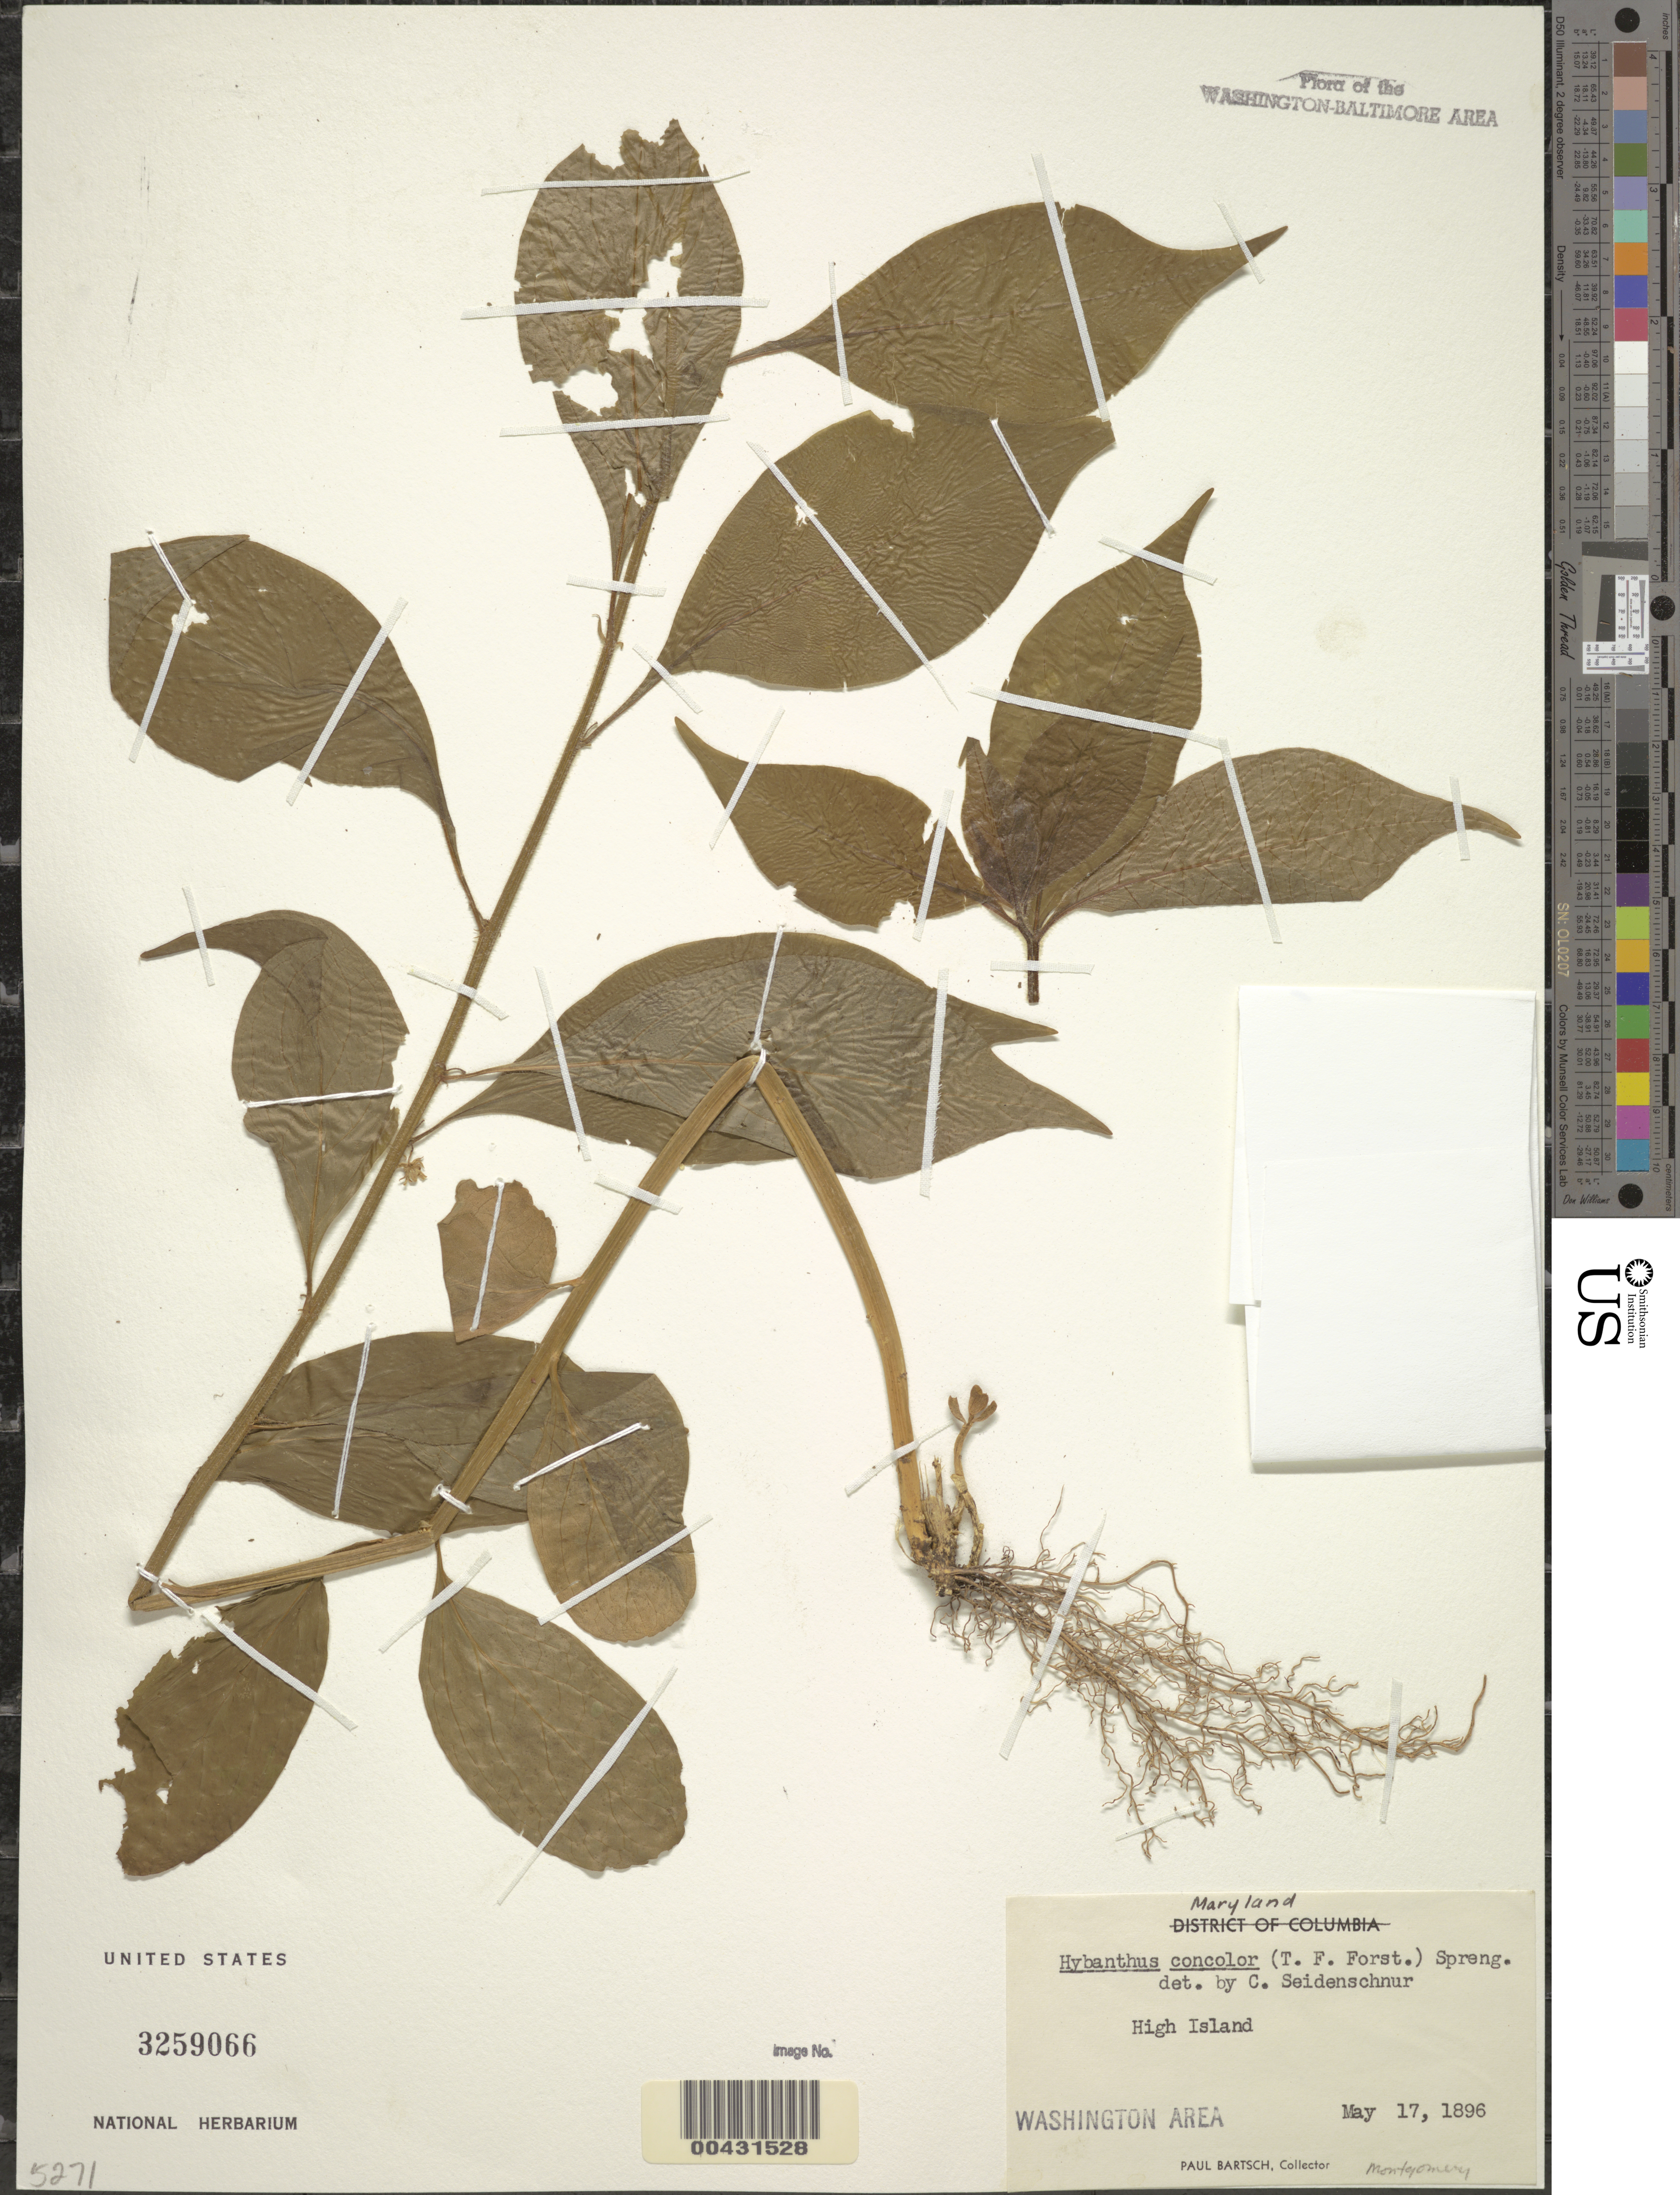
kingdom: Plantae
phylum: Tracheophyta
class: Magnoliopsida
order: Malpighiales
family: Violaceae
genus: Cubelium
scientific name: Cubelium concolor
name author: (T.F. Forst.) Raf. ex Britton & A. Br.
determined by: Strong, Mark T., (BOT), Smithsonian Institution - National Museum of Natural History (UNITED STATES)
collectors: P. Bartsch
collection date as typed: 17 May 1896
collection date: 1896-05-17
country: United States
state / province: Maryland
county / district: Montgomery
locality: High Island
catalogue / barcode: US 3259066